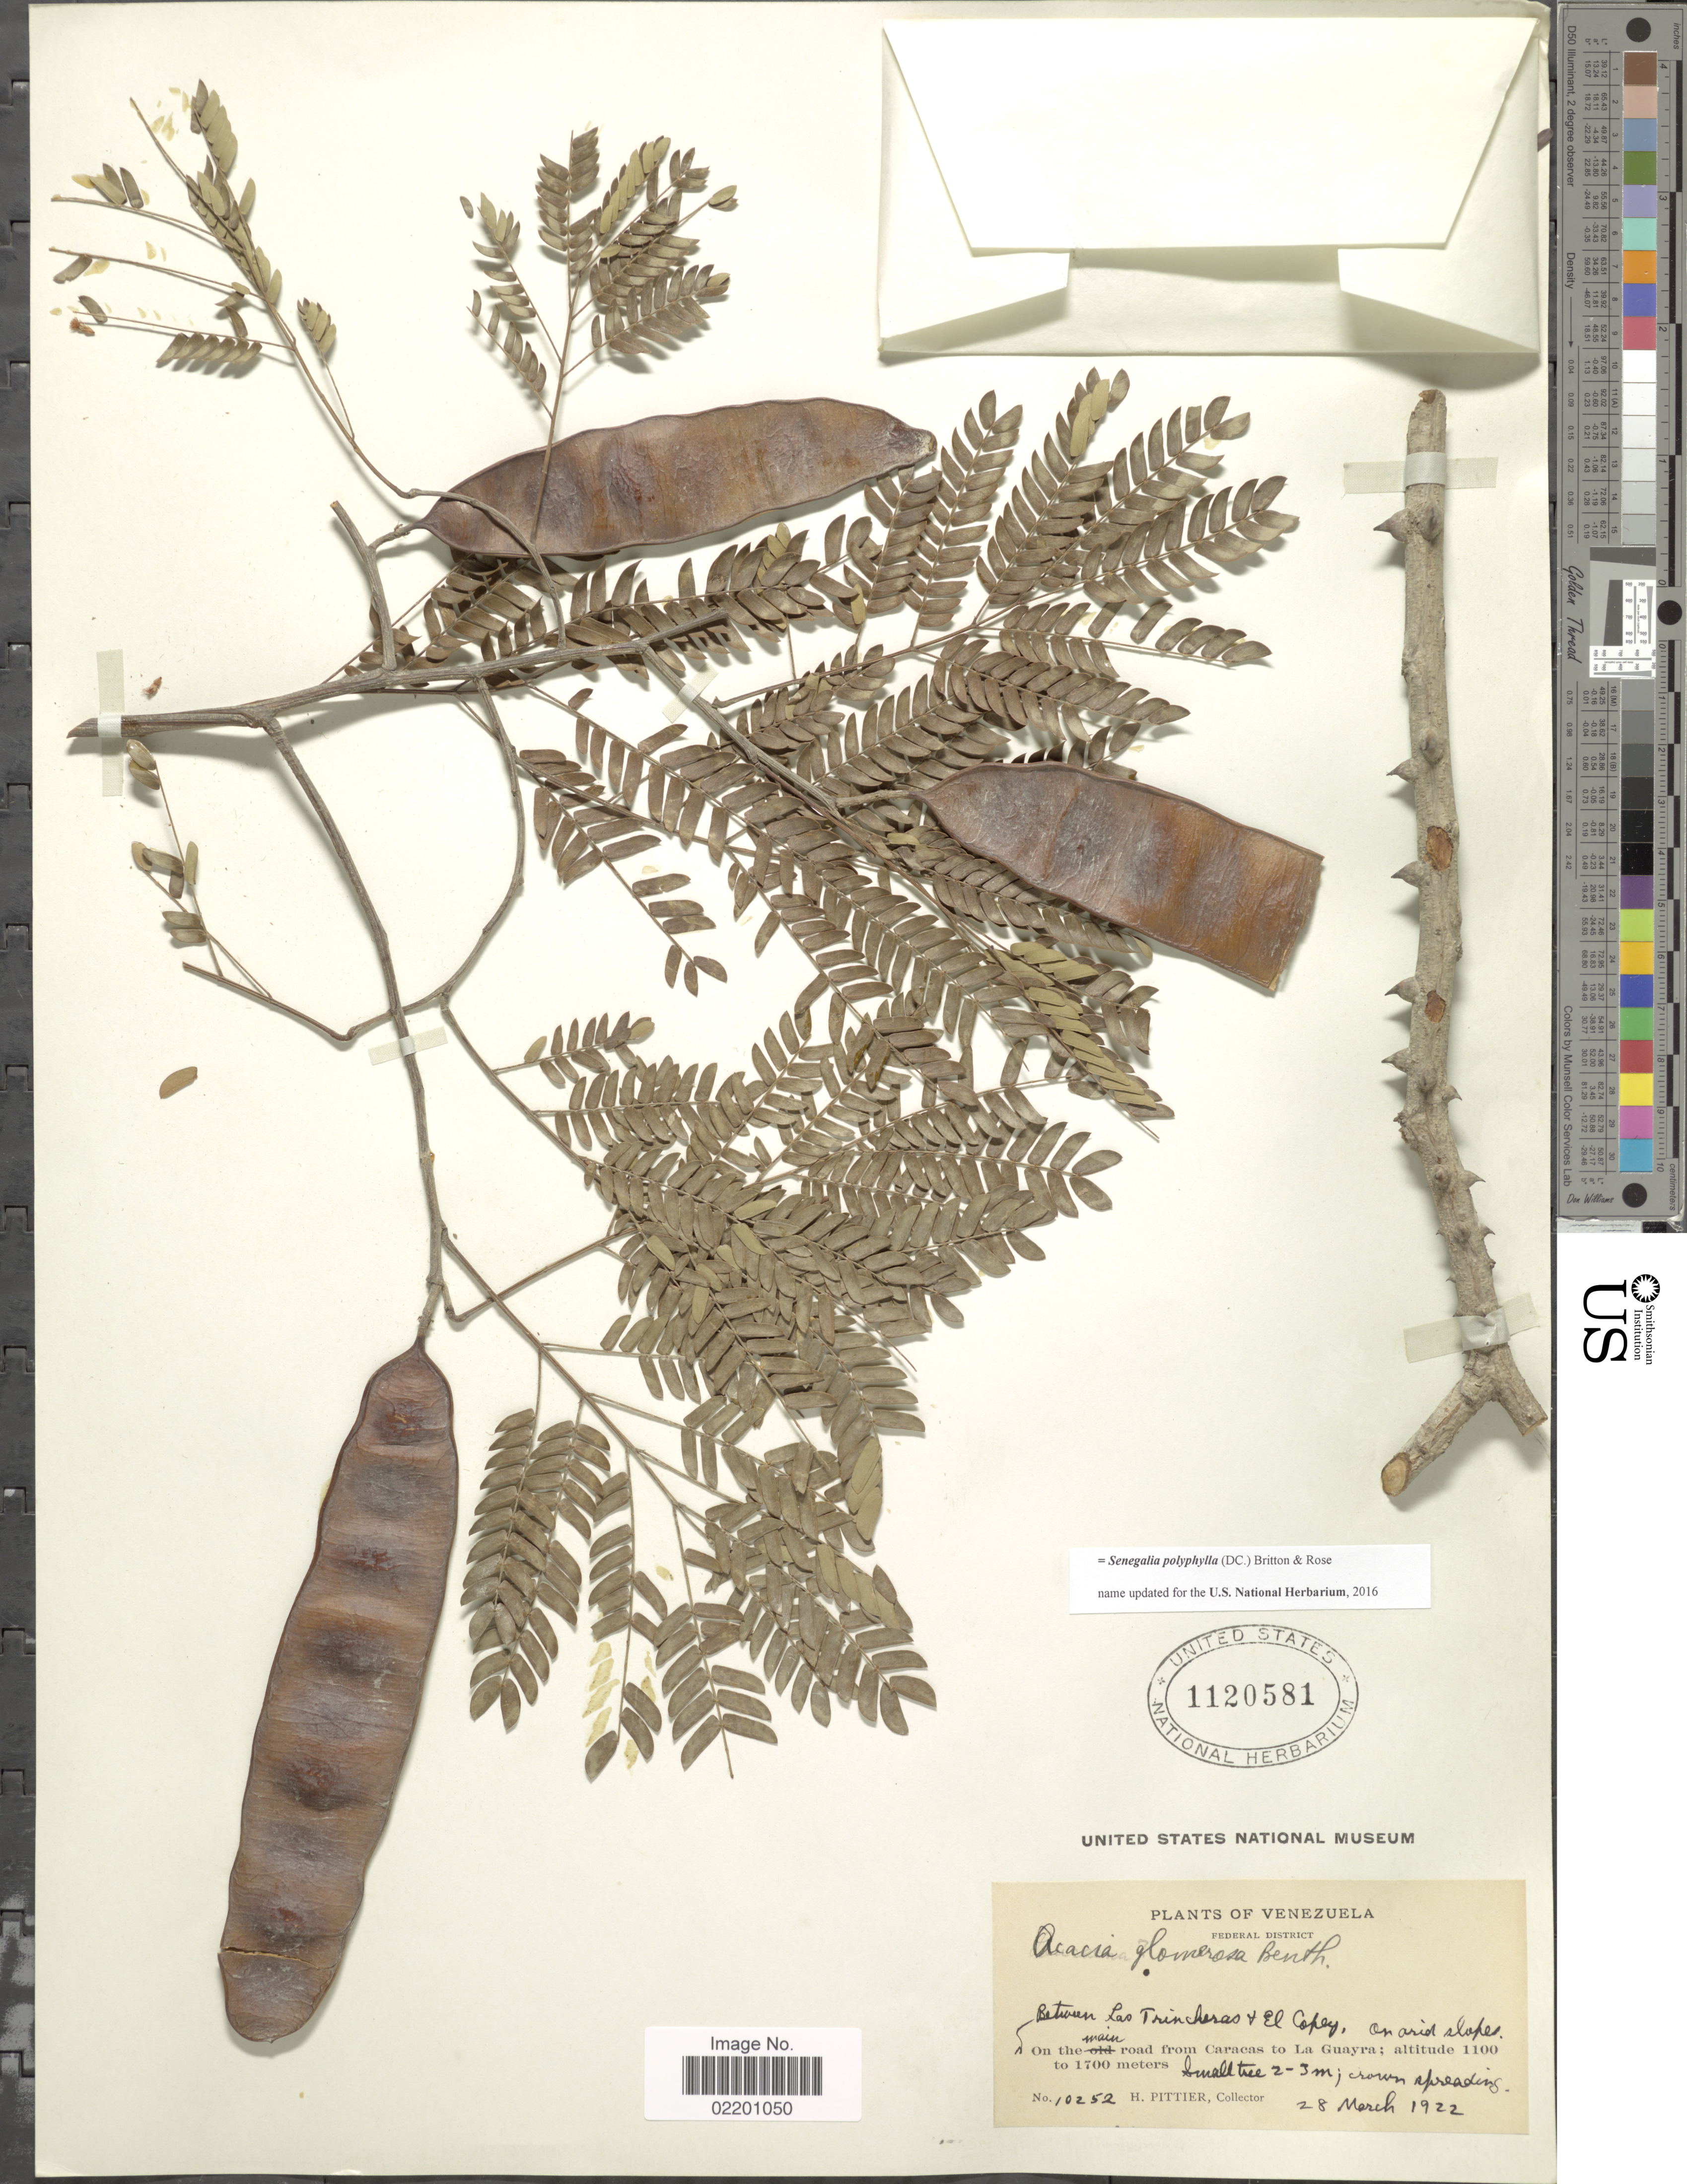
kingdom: Plantae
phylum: Tracheophyta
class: Magnoliopsida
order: Fabales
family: Fabaceae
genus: Senegalia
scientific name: Senegalia polyphylla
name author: (DC.) Britton & Rose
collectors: H. F. Pittier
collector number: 10252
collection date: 1922-03-28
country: Venezuela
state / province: Distrito Federal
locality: Federal District, On the main road from Caracas to La Guayra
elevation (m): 1100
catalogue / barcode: US 1120581